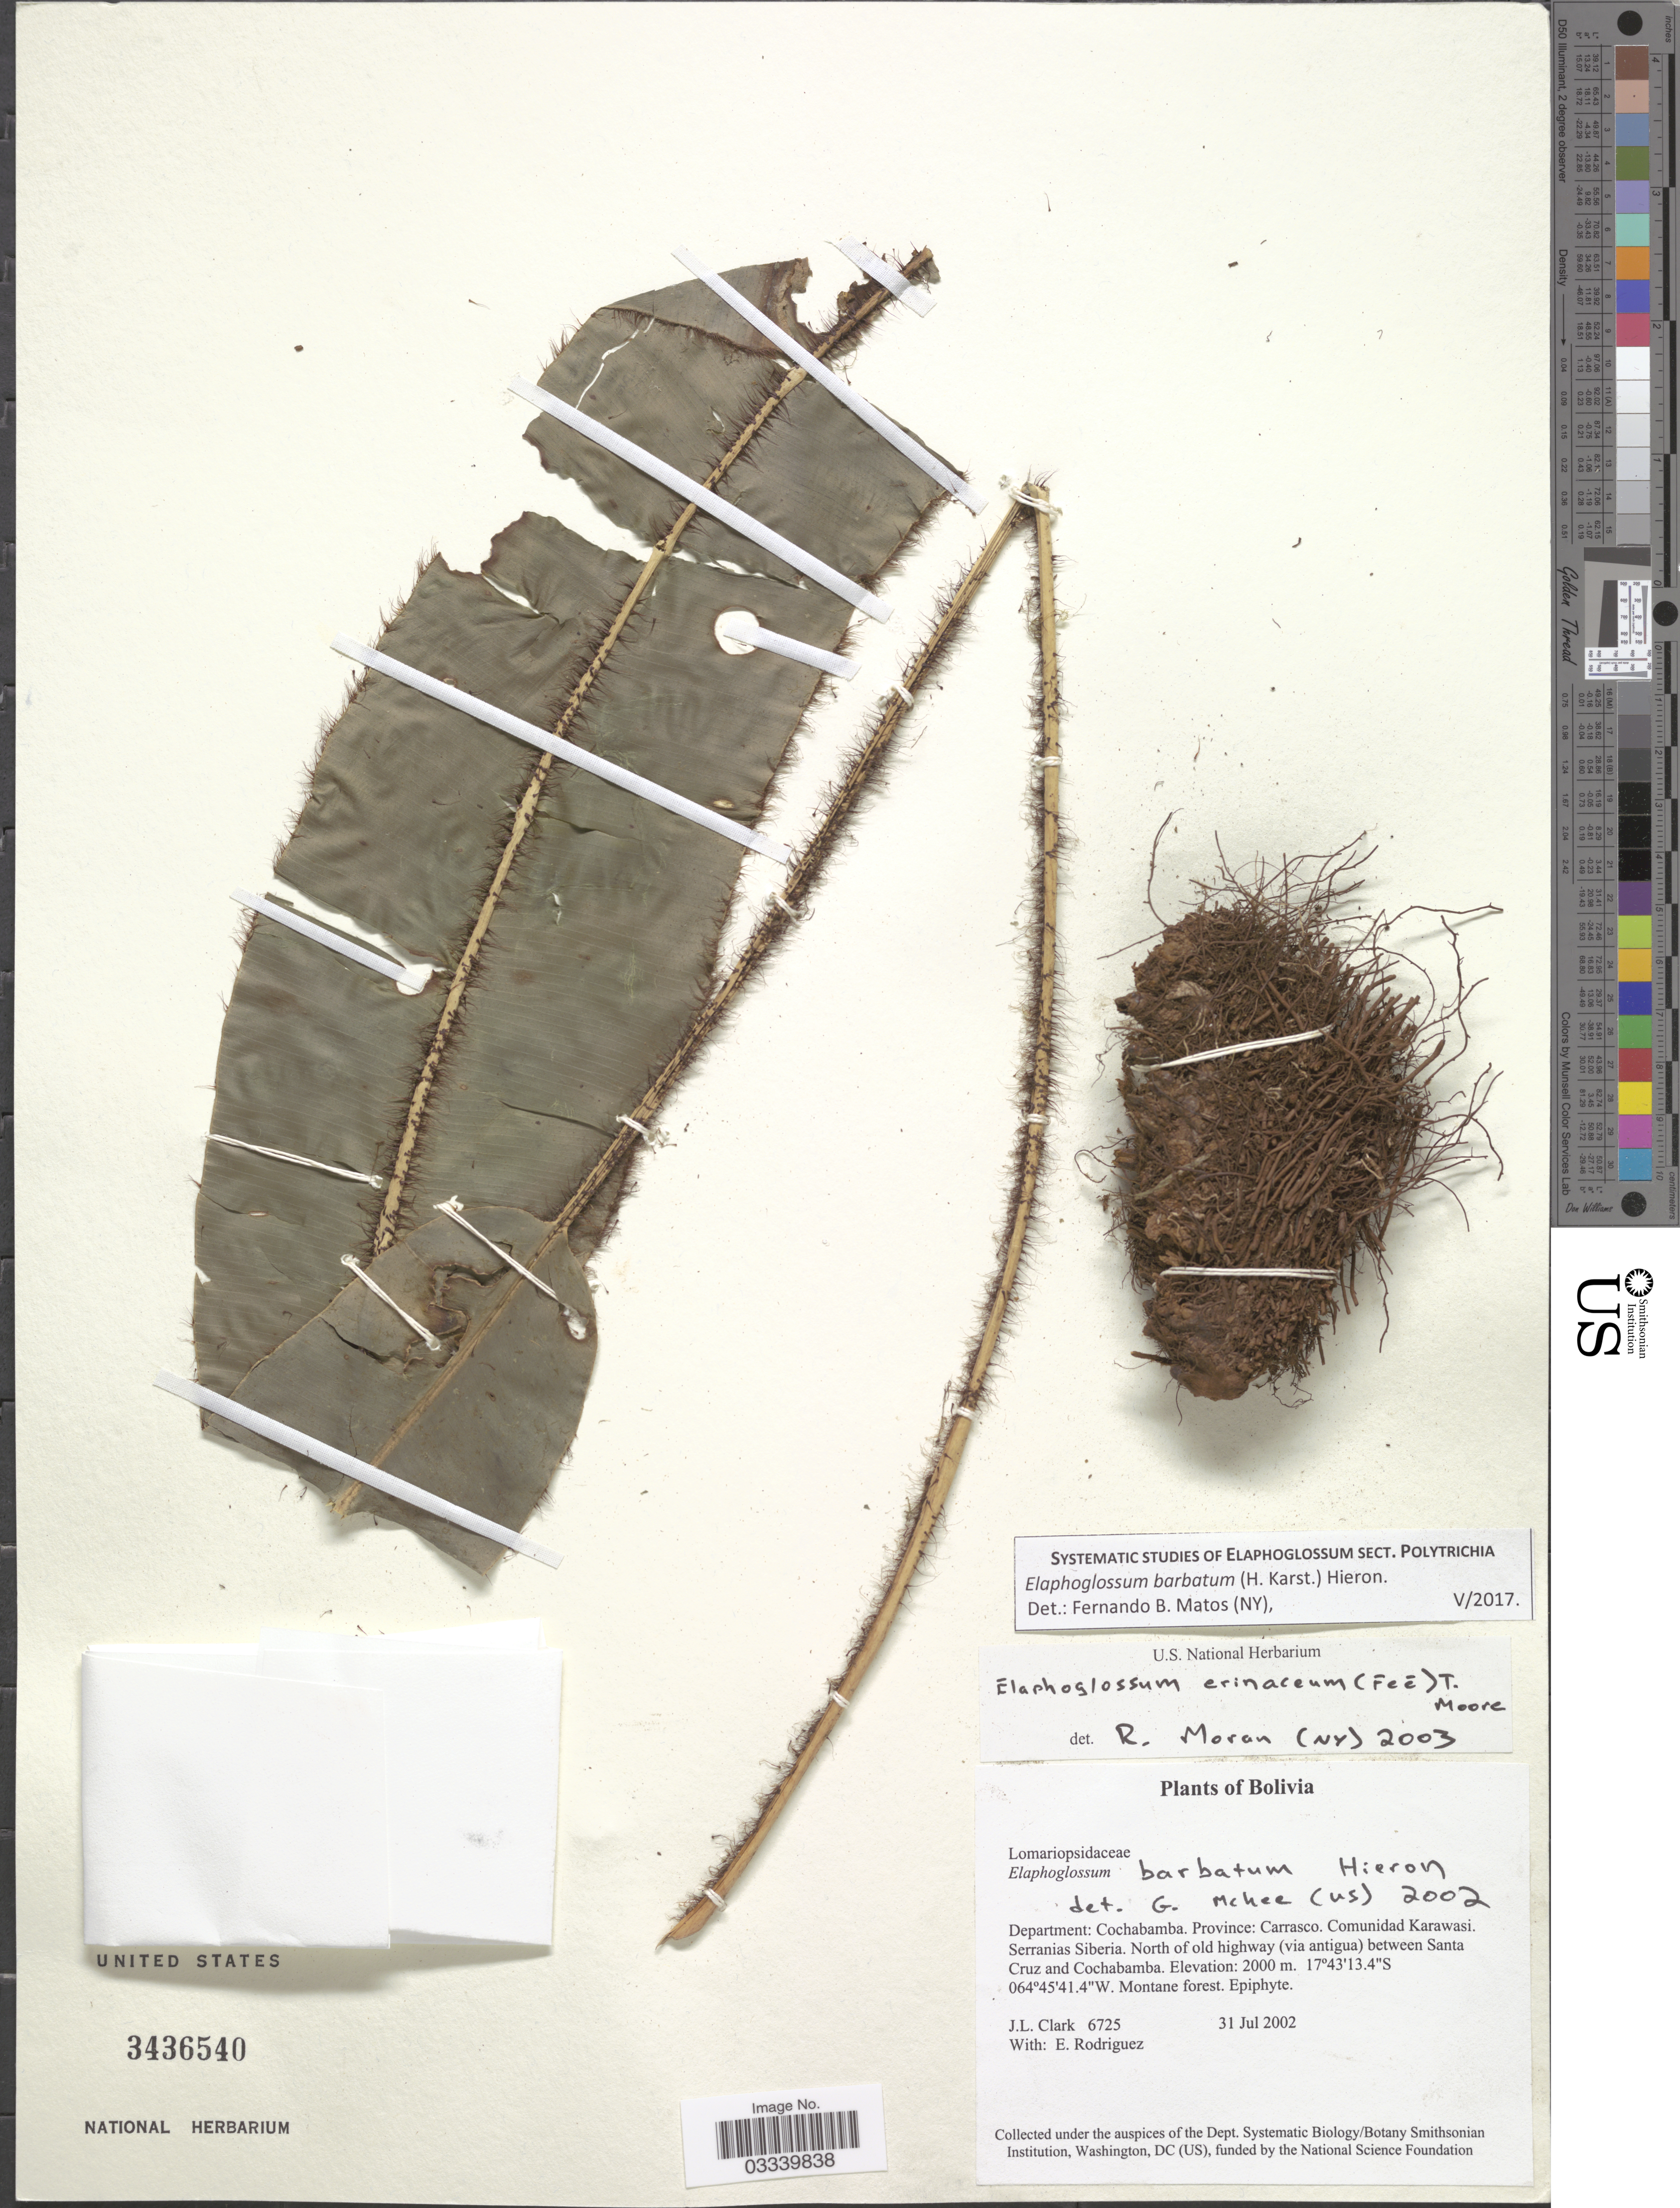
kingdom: Plantae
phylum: Tracheophyta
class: Polypodiopsida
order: Polypodiales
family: Dryopteridaceae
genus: Elaphoglossum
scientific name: Elaphoglossum barbatum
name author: (H. Karst.) Hieron.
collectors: J. J. Clark & E. Rodriguez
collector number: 6725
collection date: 2002-07-31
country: Bolivia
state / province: Cochabamba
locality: Department: Cochabamba. Province: Carrasco. Comunidad Karawasi. Serranias Siberia. North of old highway (via antigua) between Santa Cruz and Cochabamba.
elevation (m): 2000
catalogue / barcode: US 3436540